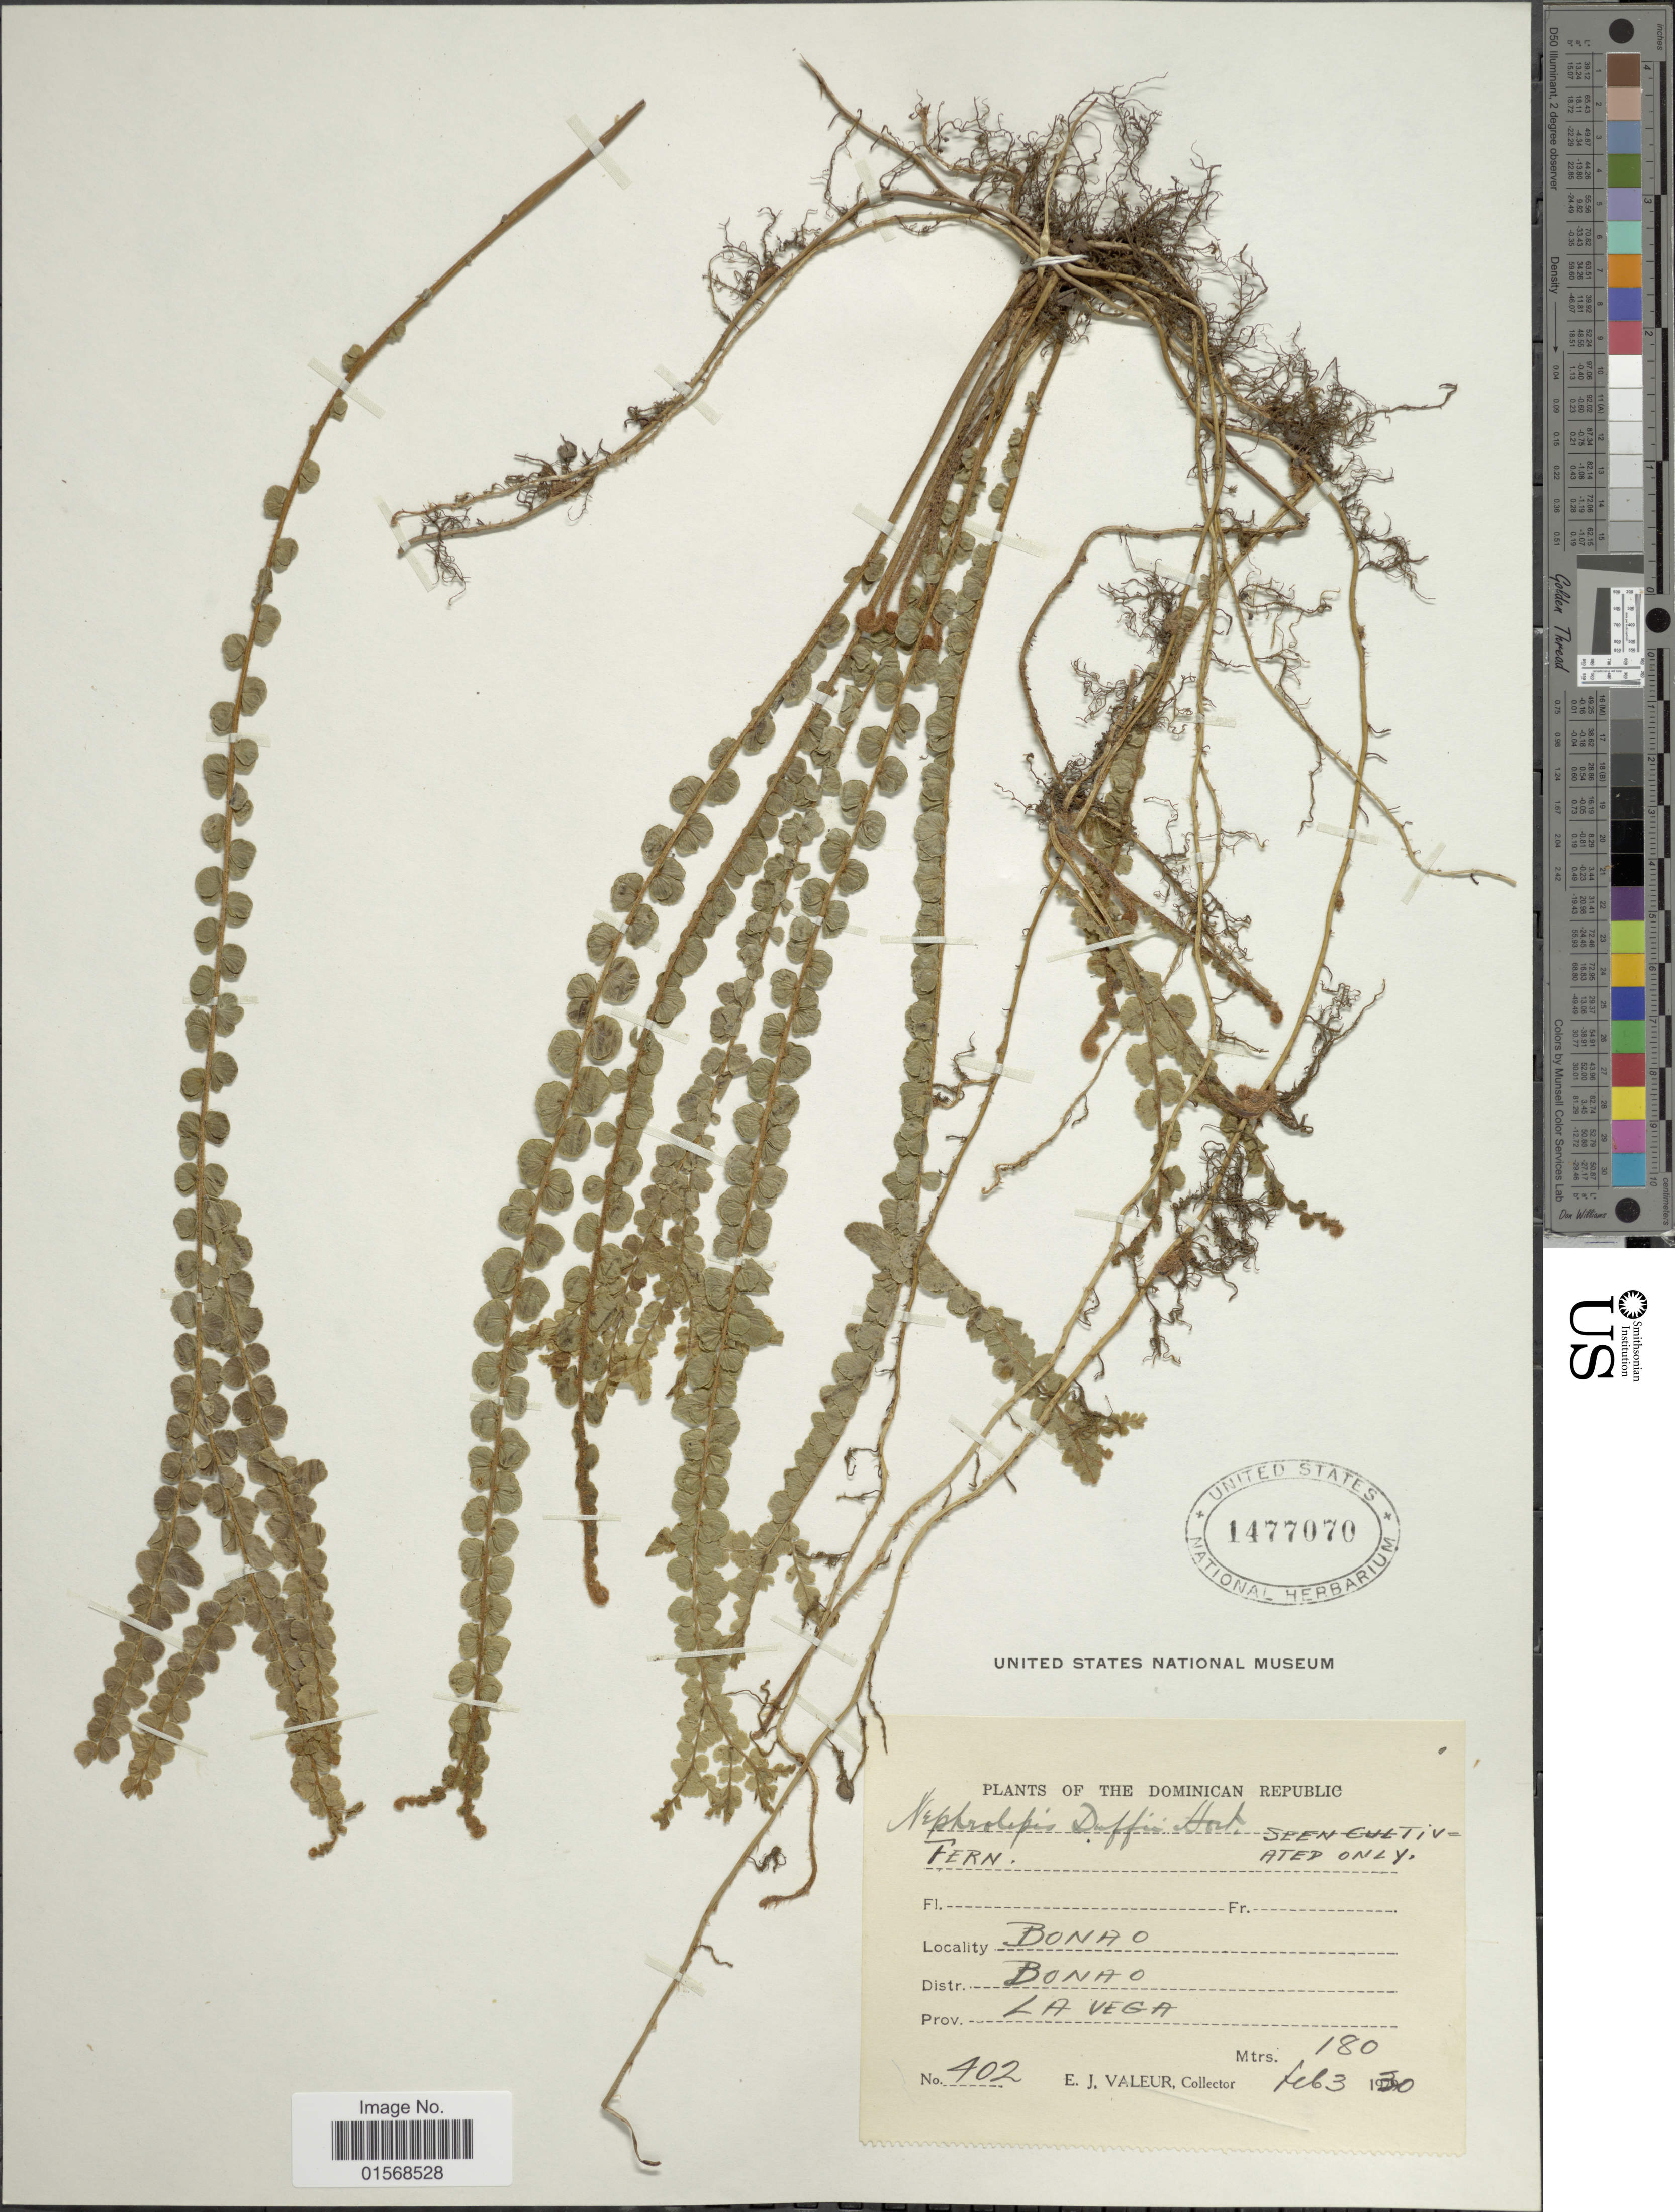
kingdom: Plantae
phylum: Tracheophyta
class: Polypodiopsida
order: Polypodiales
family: Nephrolepidaceae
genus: Nephrolepis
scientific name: Nephrolepis duffii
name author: T. Moore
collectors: E. Valeur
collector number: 402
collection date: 1930-02-03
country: Dominican Republic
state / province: La Vega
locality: Dominican Republic. Bonao, Distr. Bonao, Prov. La Vega.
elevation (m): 180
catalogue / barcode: US 1477070